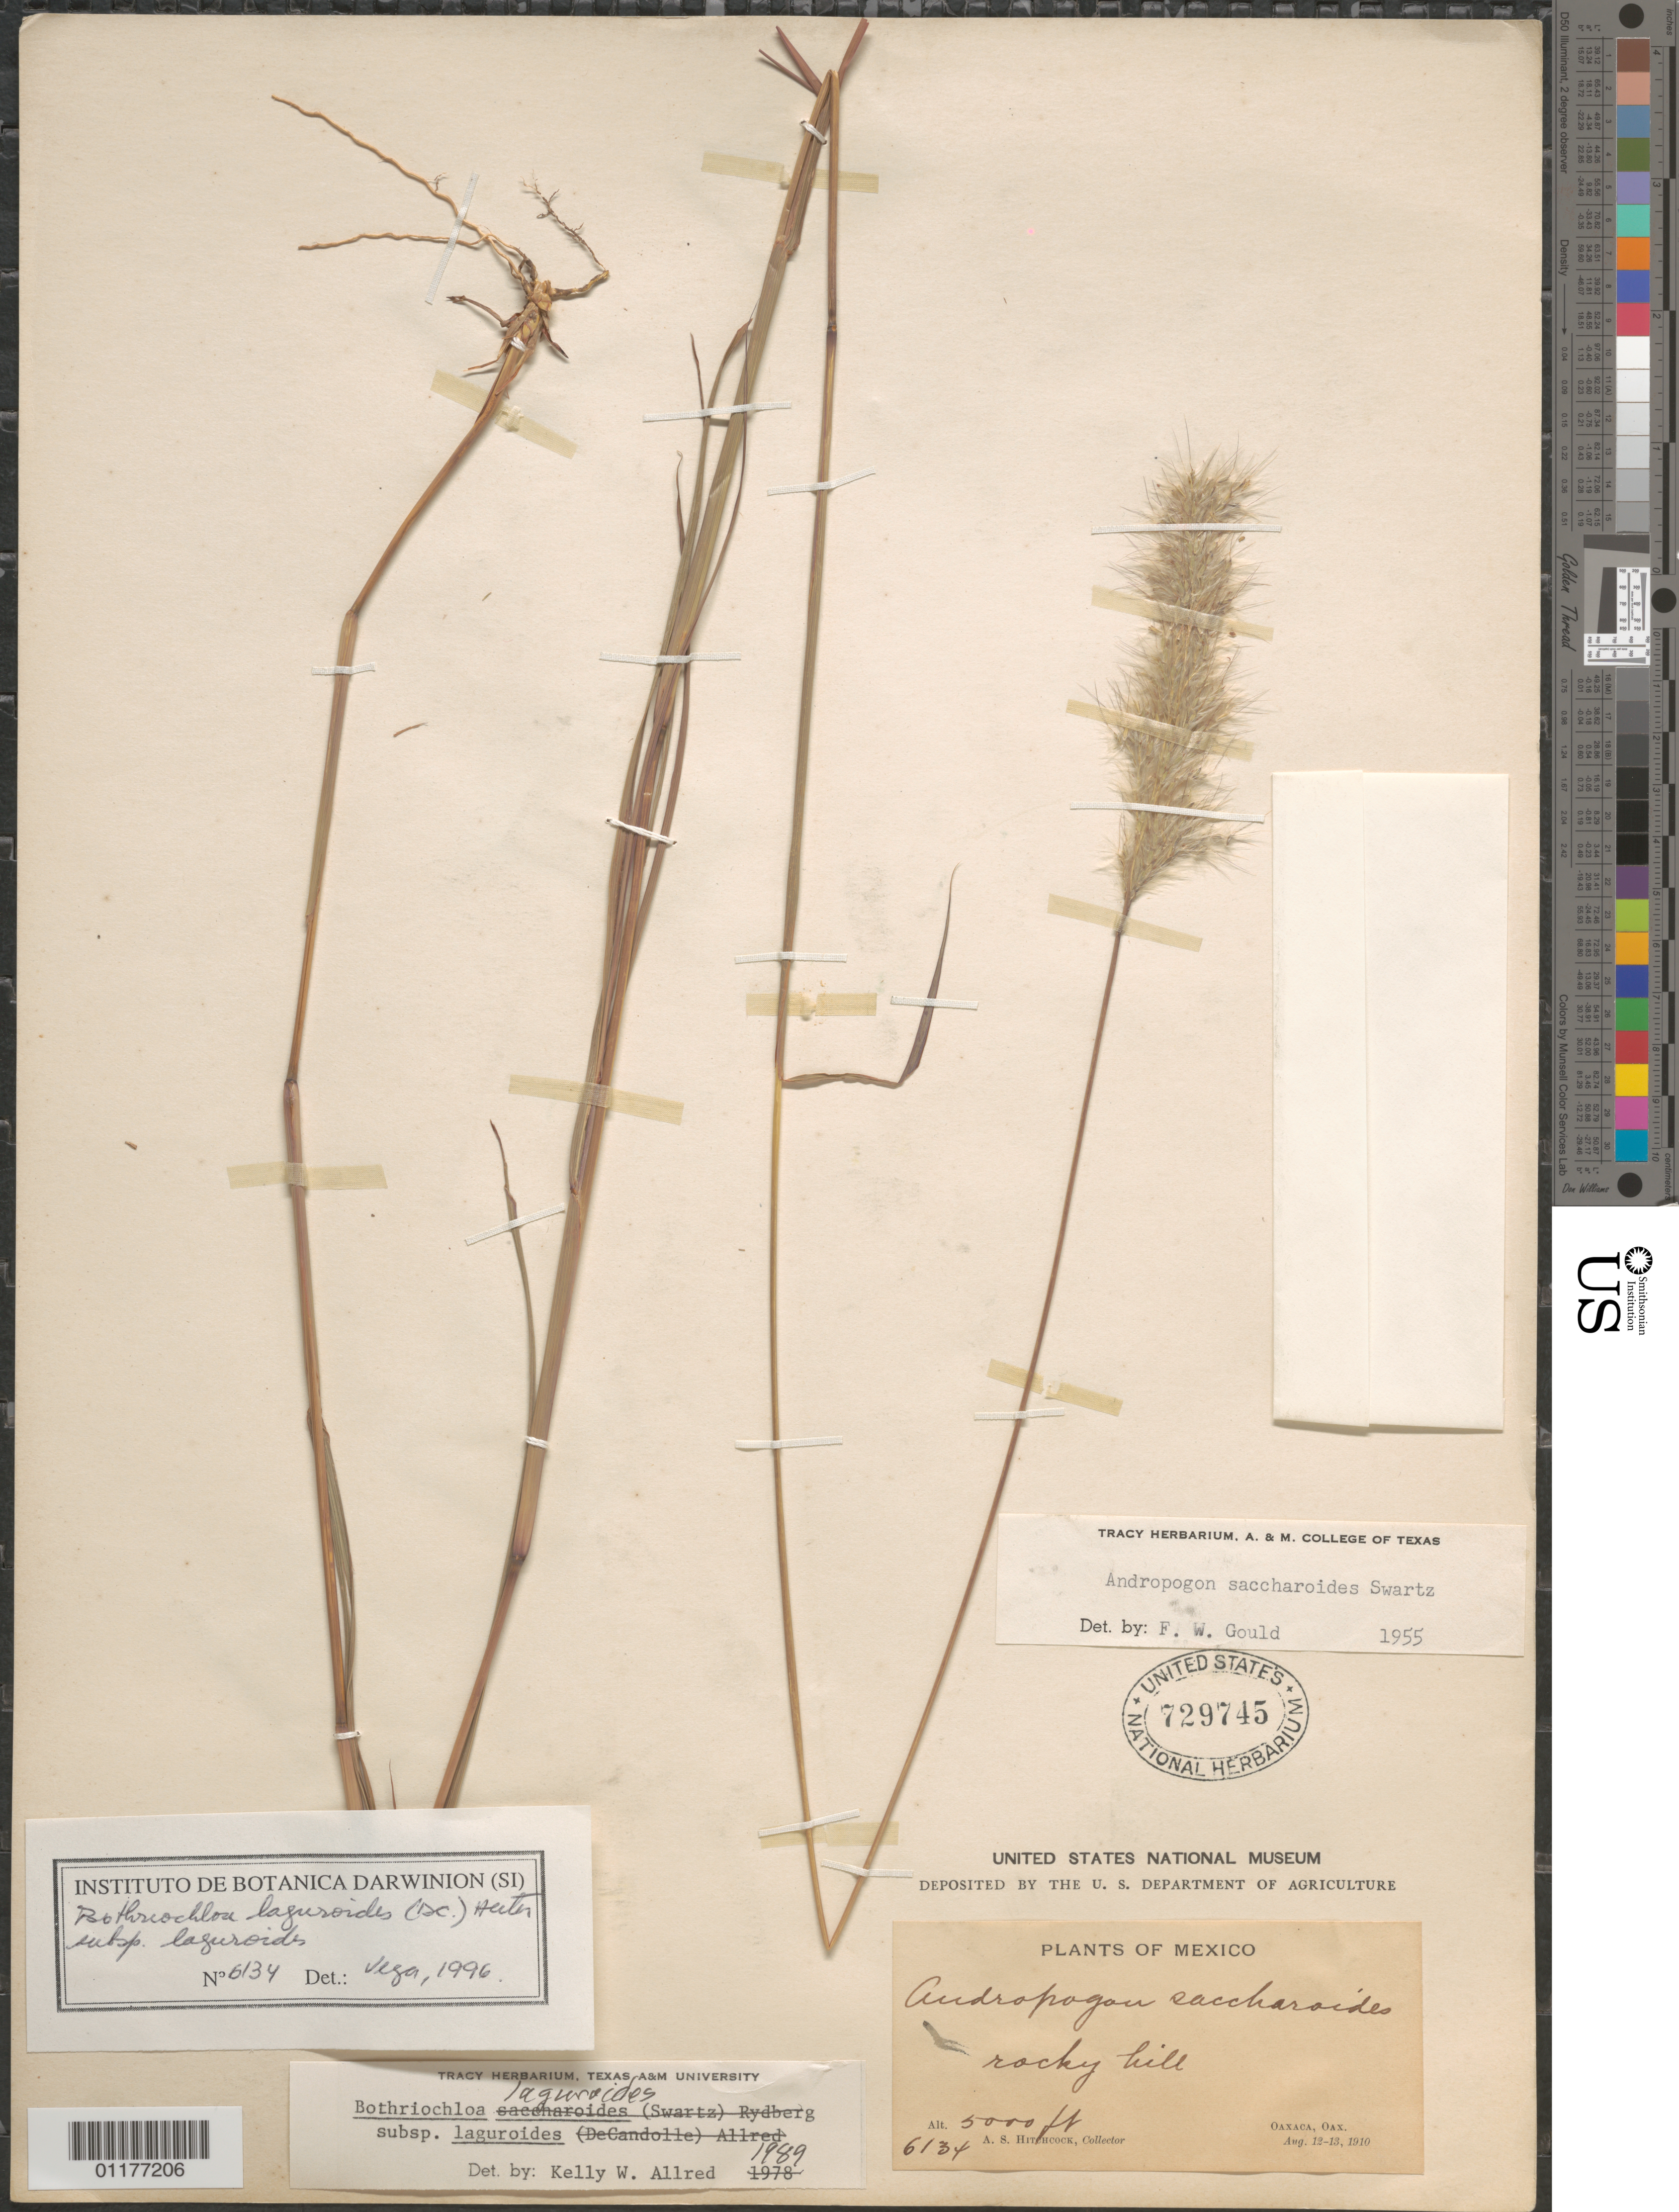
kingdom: Plantae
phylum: Tracheophyta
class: Liliopsida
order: Poales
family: Poaceae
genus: Bothriochloa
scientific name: Bothriochloa laguroides subsp. laguroides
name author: (DC.) Herter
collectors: A. S. Hitchcock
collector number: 6134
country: Mexico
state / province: Oaxaca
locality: Oaxaca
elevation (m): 1524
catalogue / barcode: US 729745